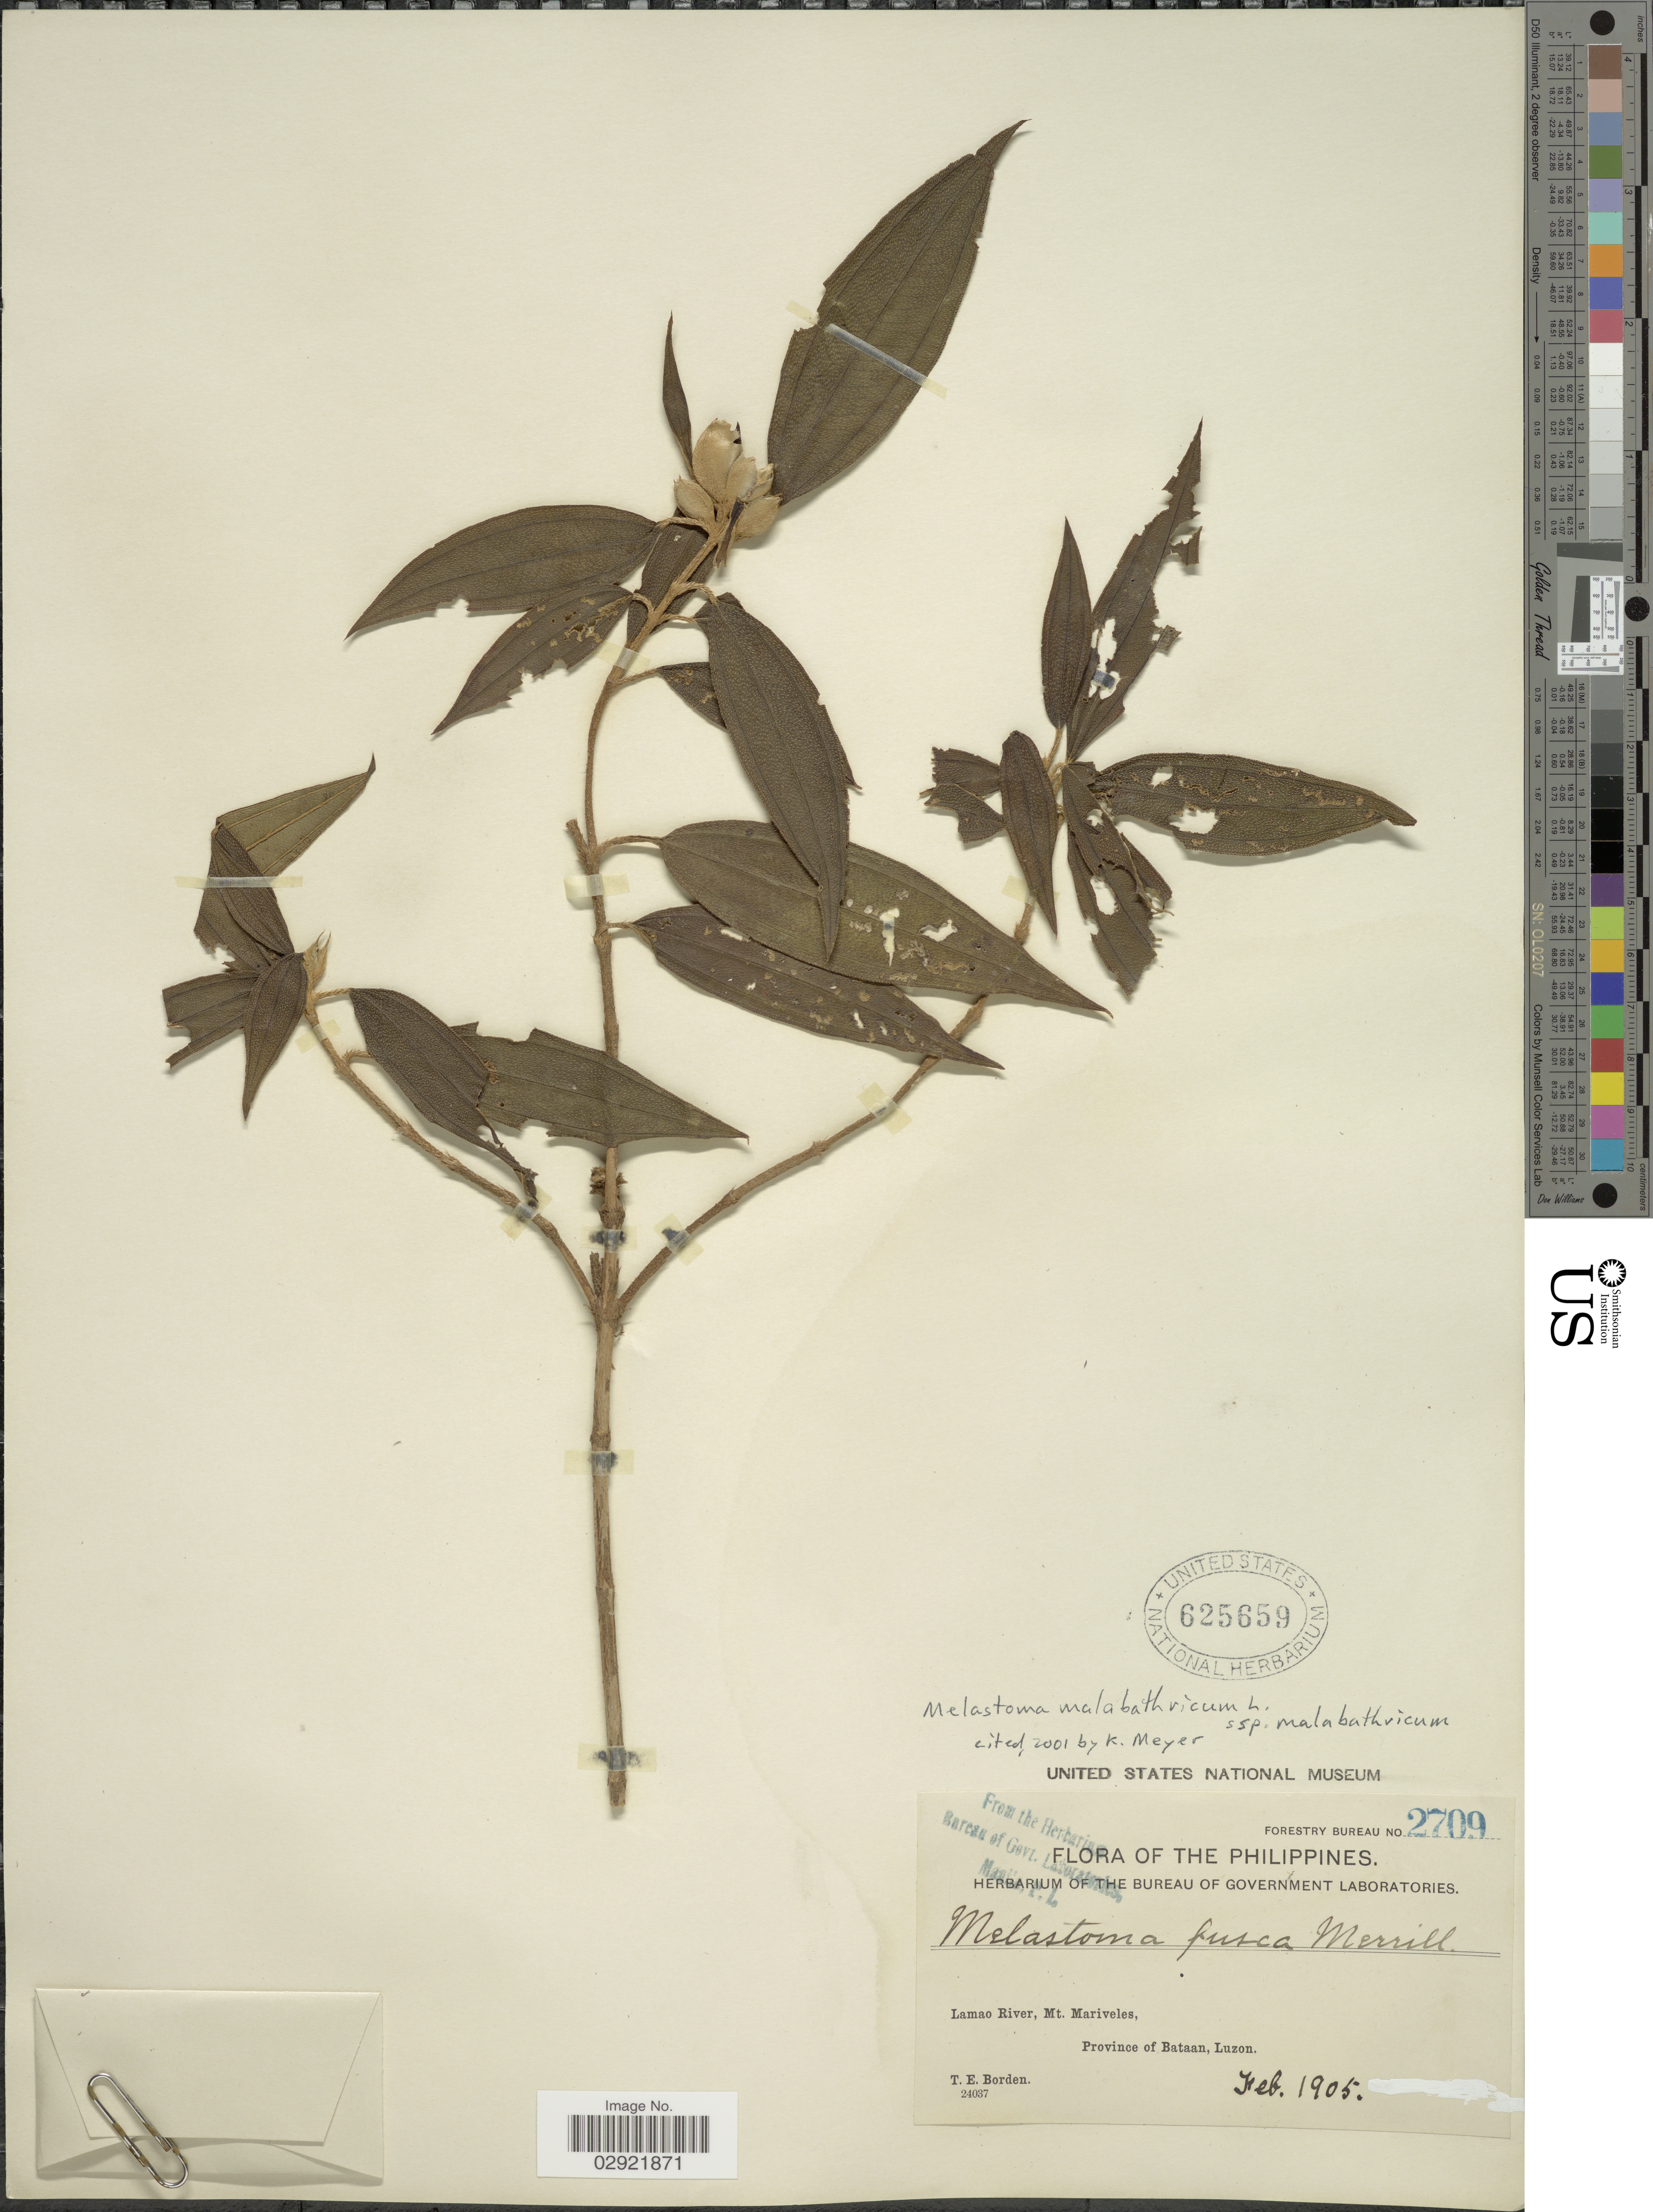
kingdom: Plantae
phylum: Tracheophyta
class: Magnoliopsida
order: Myrtales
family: Melastomataceae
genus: Melastoma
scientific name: Melastoma malabathricum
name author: L.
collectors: T. E. Borden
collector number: Forestry Bureau 2709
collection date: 1905-02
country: Philippines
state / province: Central Luzon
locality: Lamao River, Mt. Mariveles, Province of Bataan, Luzon.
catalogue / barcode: US 625659